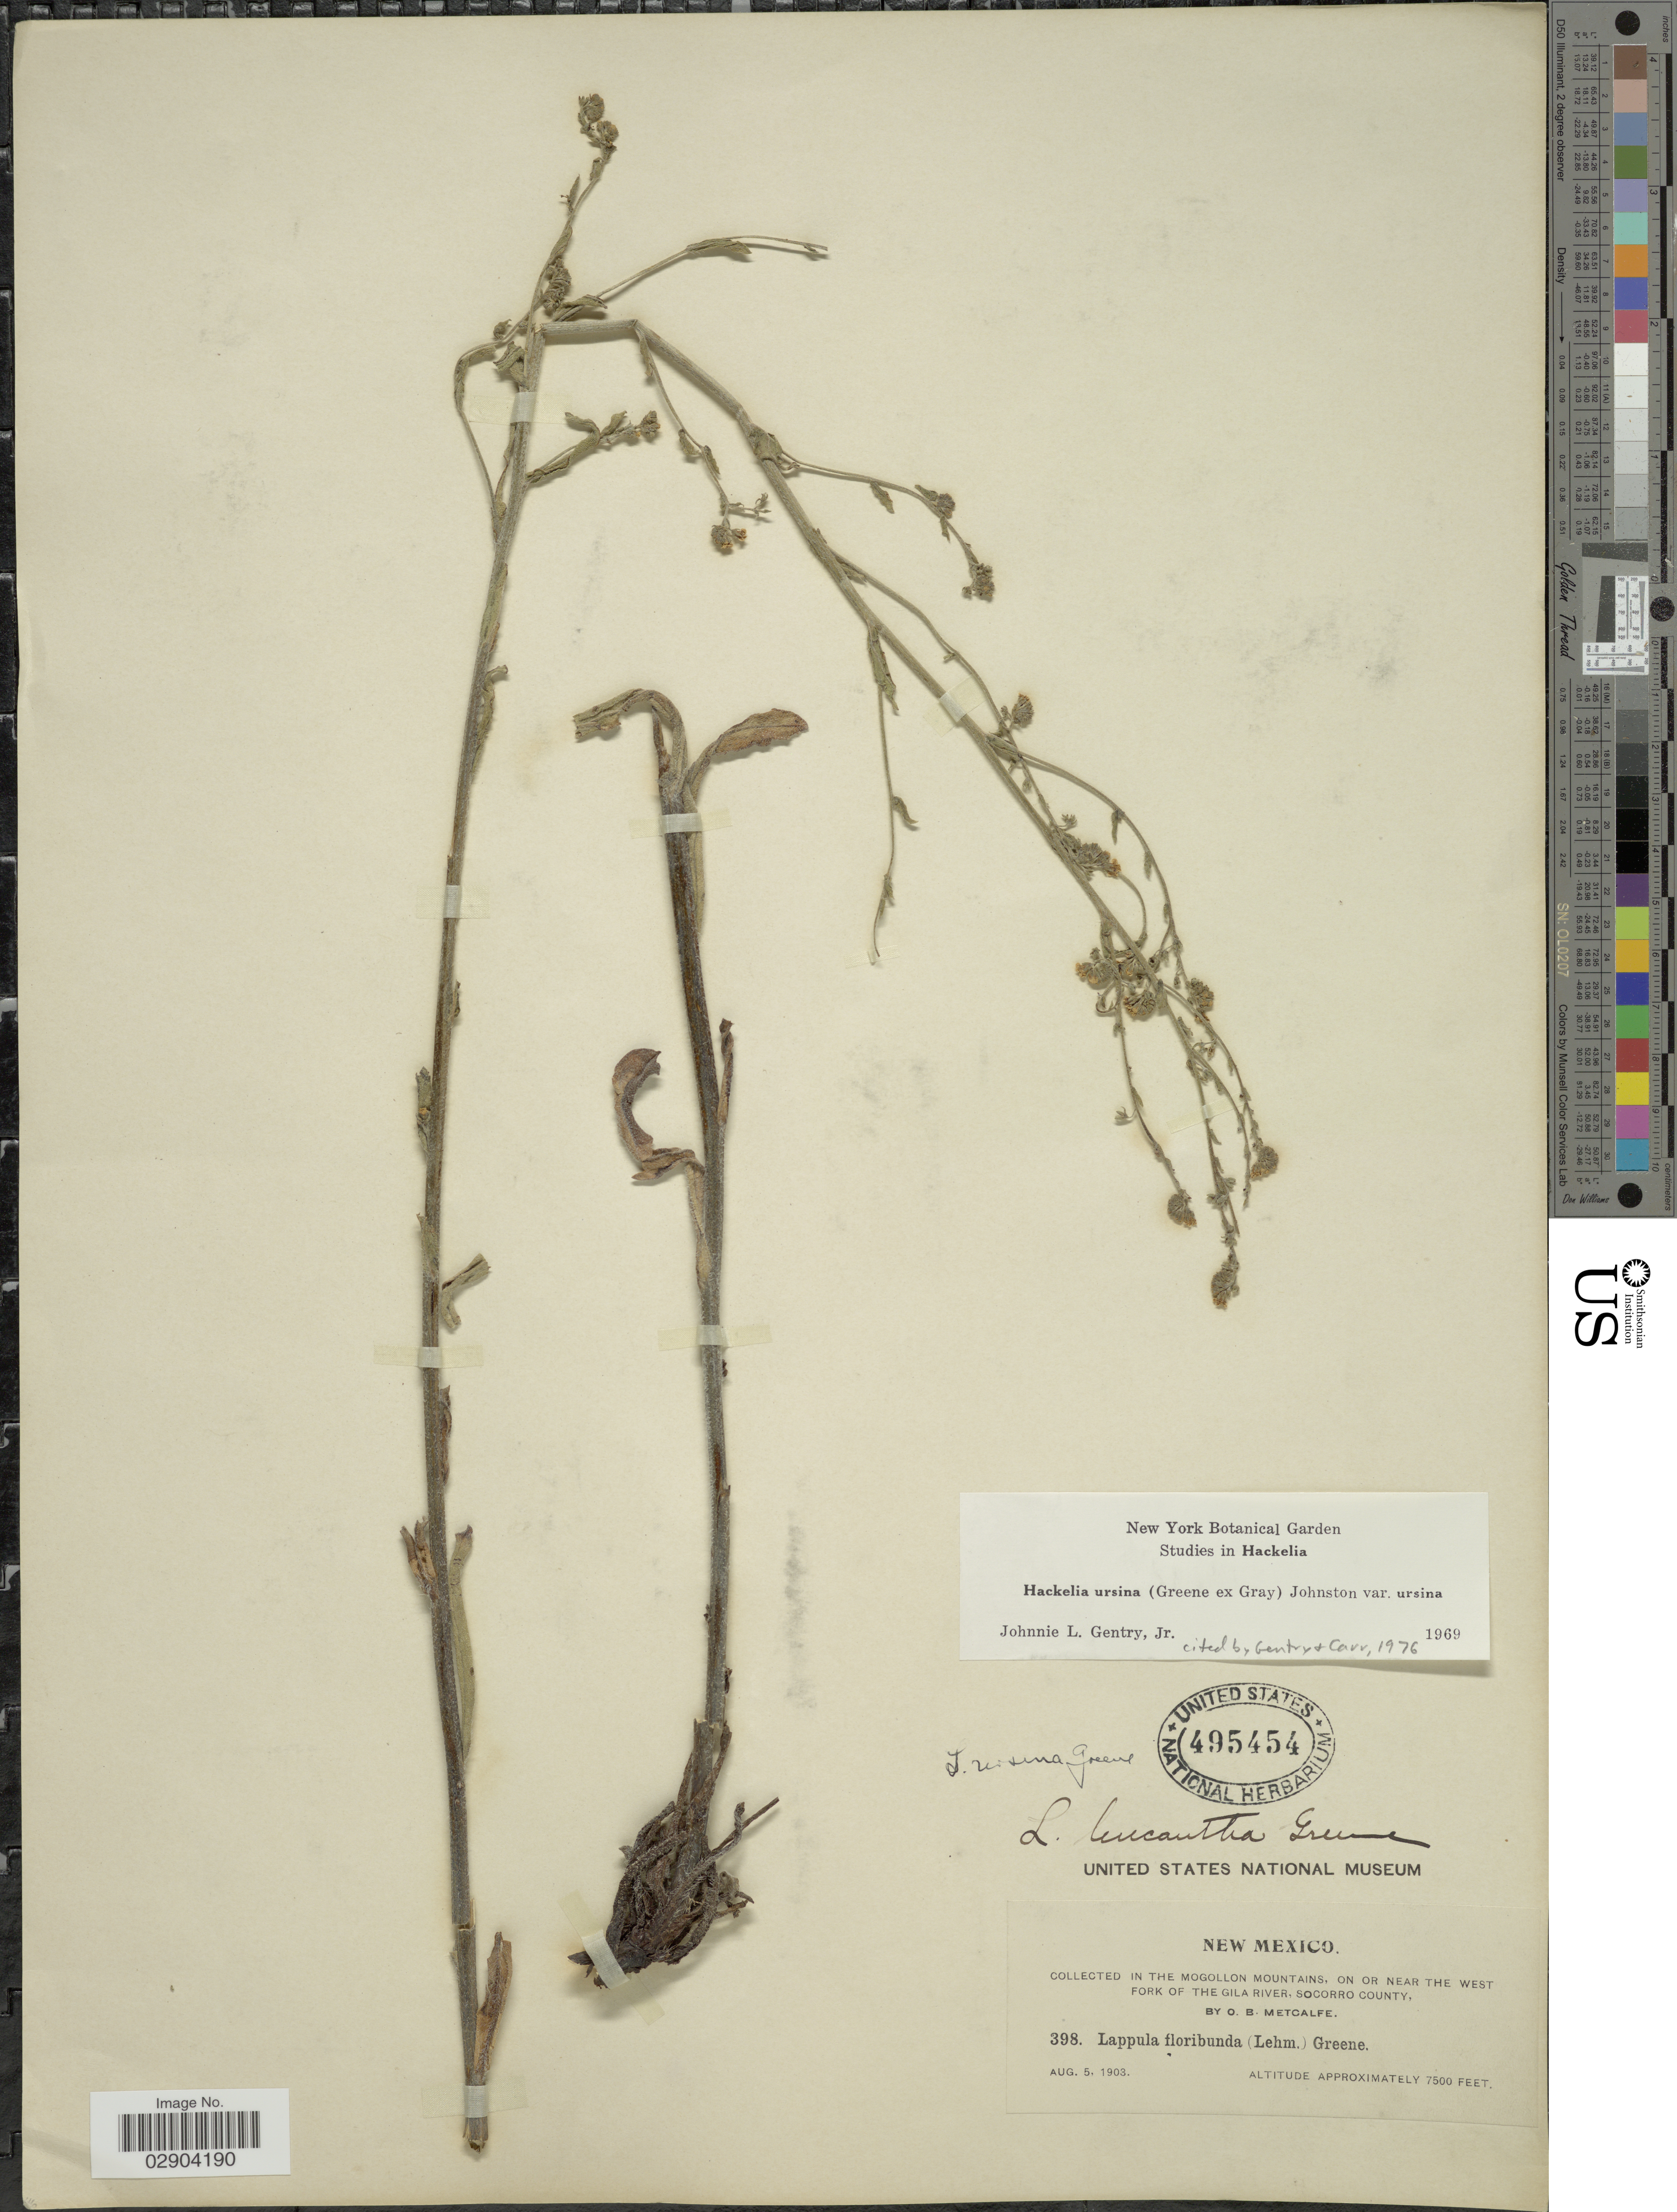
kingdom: Plantae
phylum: Tracheophyta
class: Magnoliopsida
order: Boraginales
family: Boraginaceae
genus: Hackelia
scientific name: Hackelia ursina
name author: (Greene ex A. Gray) I.M. Johnst.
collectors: O. B. Metcalfe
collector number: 398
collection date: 1903-08-05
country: United States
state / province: New Mexico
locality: In the Mogollon Mountains, on or near the West Fork of the Gila River, Socorro County.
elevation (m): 2286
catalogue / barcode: US 495454